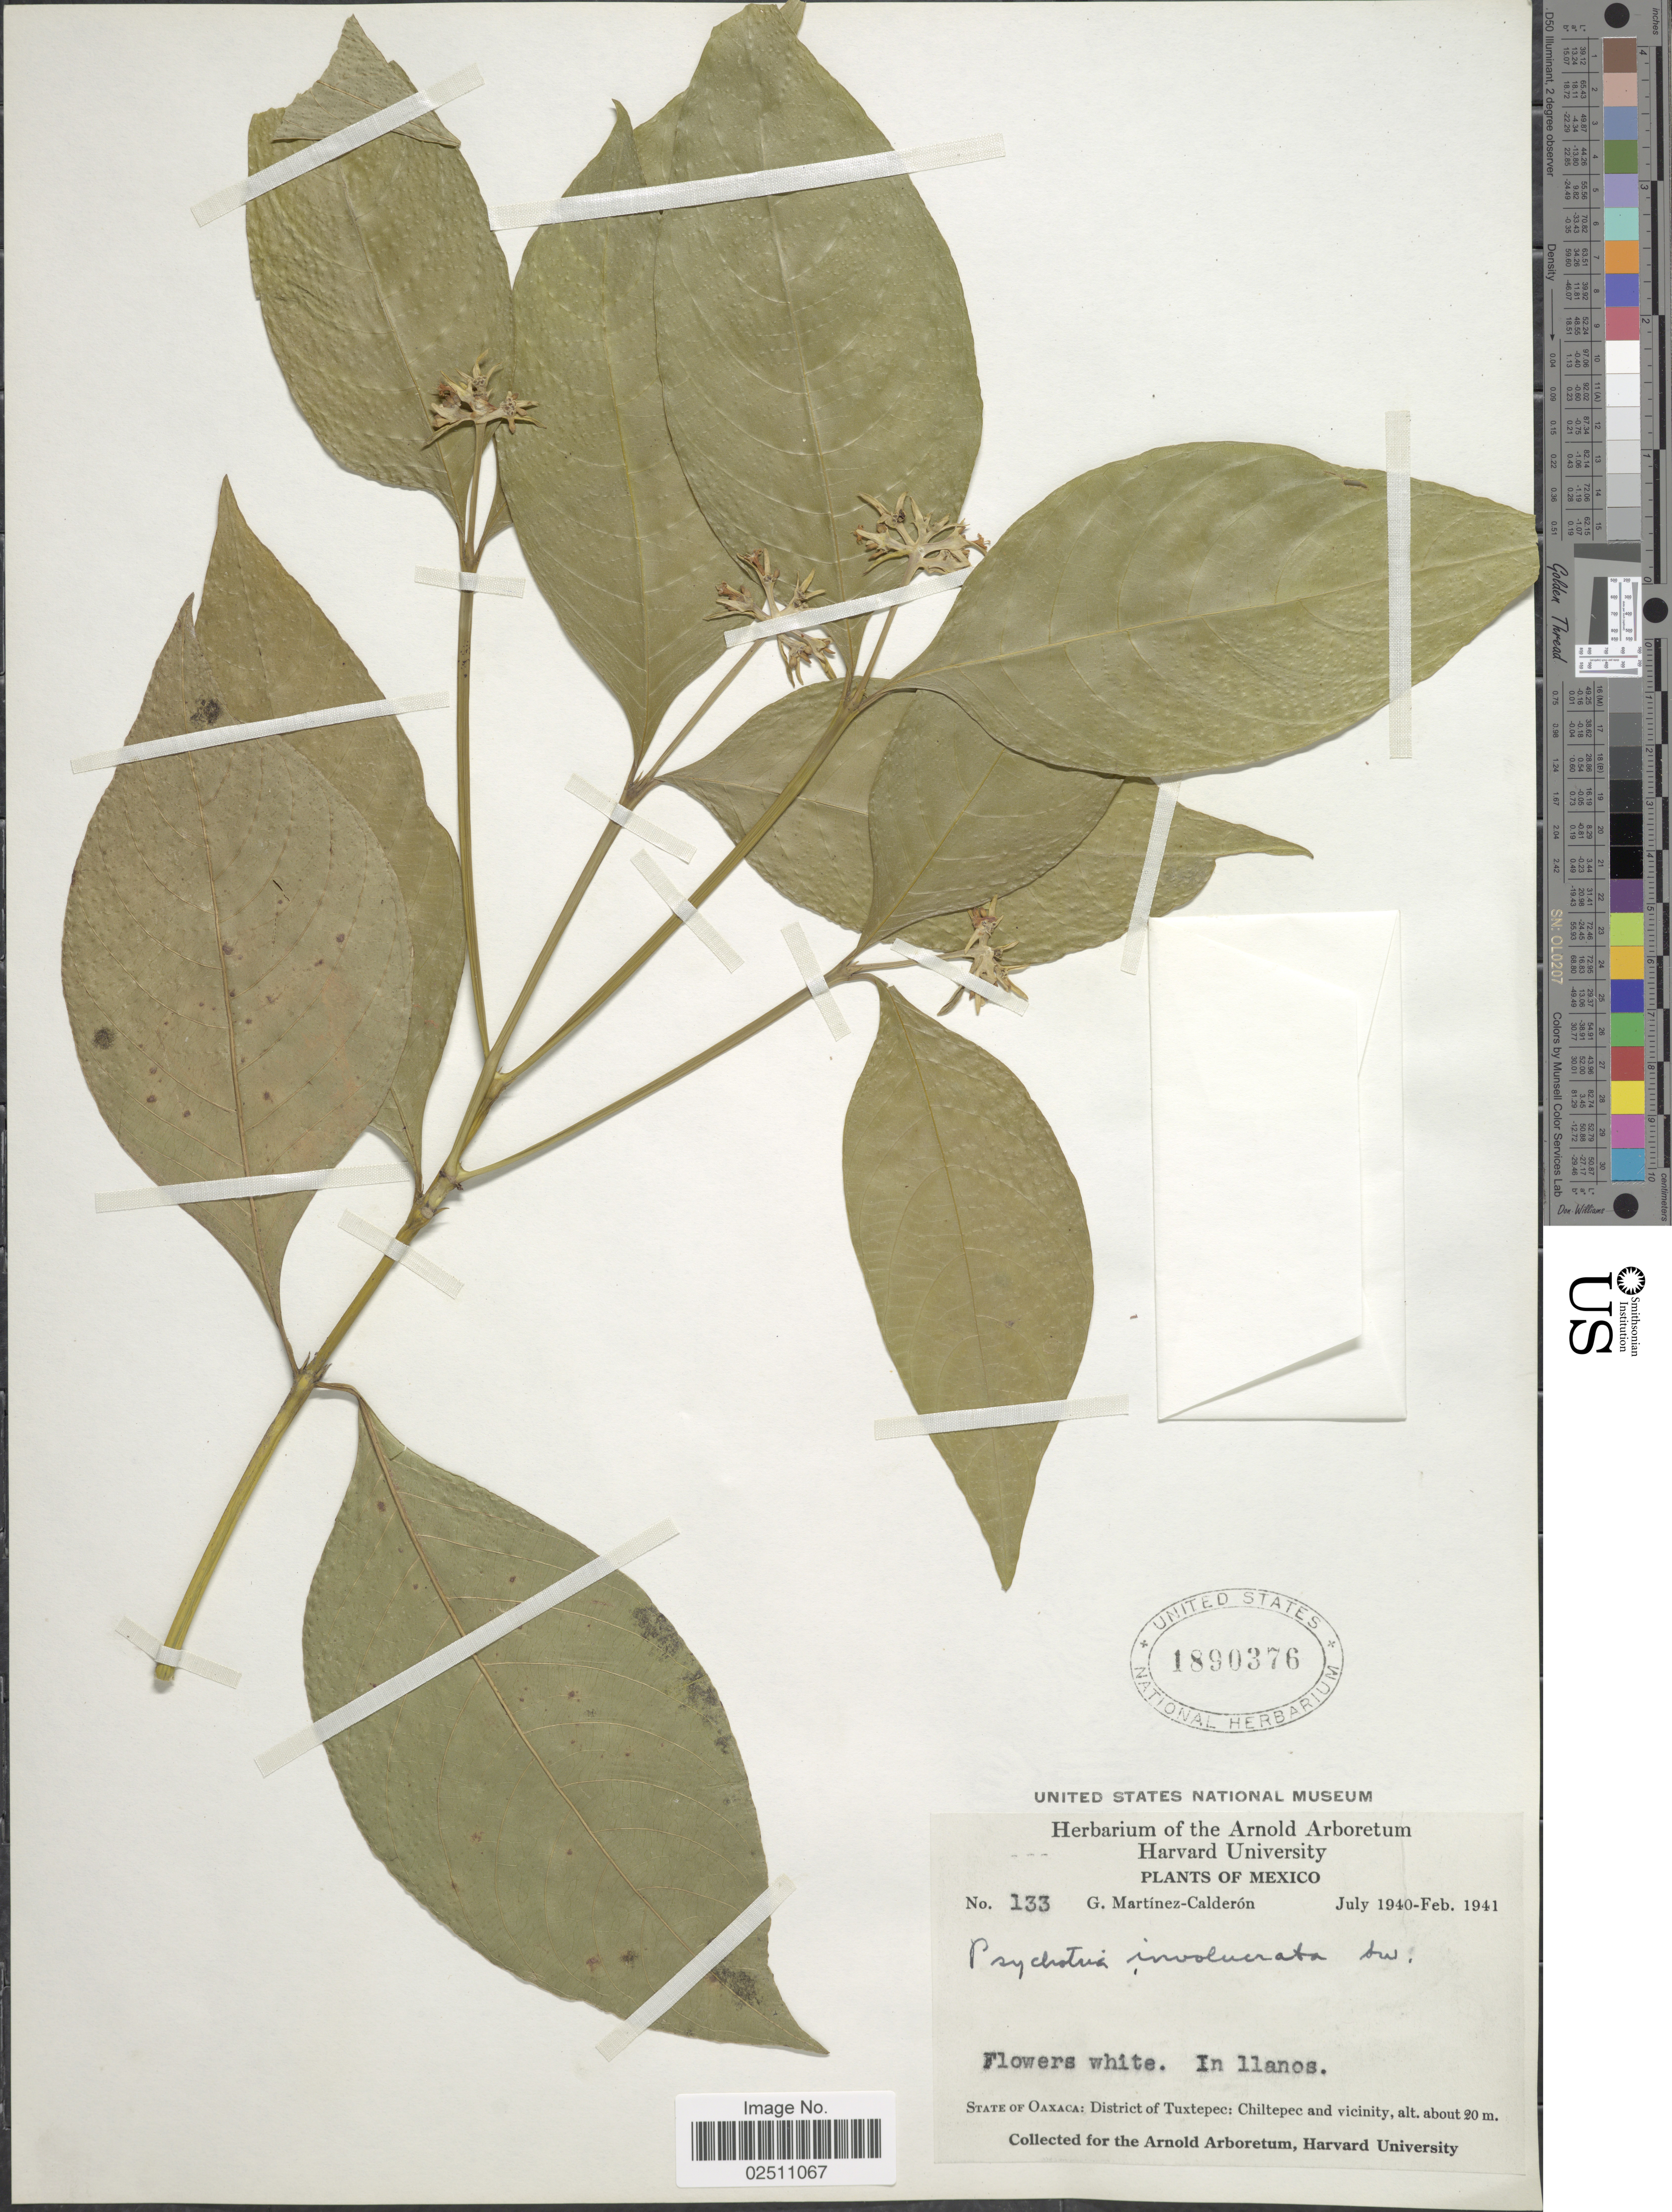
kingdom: Plantae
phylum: Tracheophyta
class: Magnoliopsida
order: Gentianales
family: Rubiaceae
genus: Psychotria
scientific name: Psychotria involucrata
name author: Sw.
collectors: G. Martínez Calderón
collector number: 133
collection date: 1940-07/1941-02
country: Mexico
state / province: Oaxaca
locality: District of Tuxtepec: Chiltepec and vicinity, in llanos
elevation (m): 20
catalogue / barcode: US 1890376